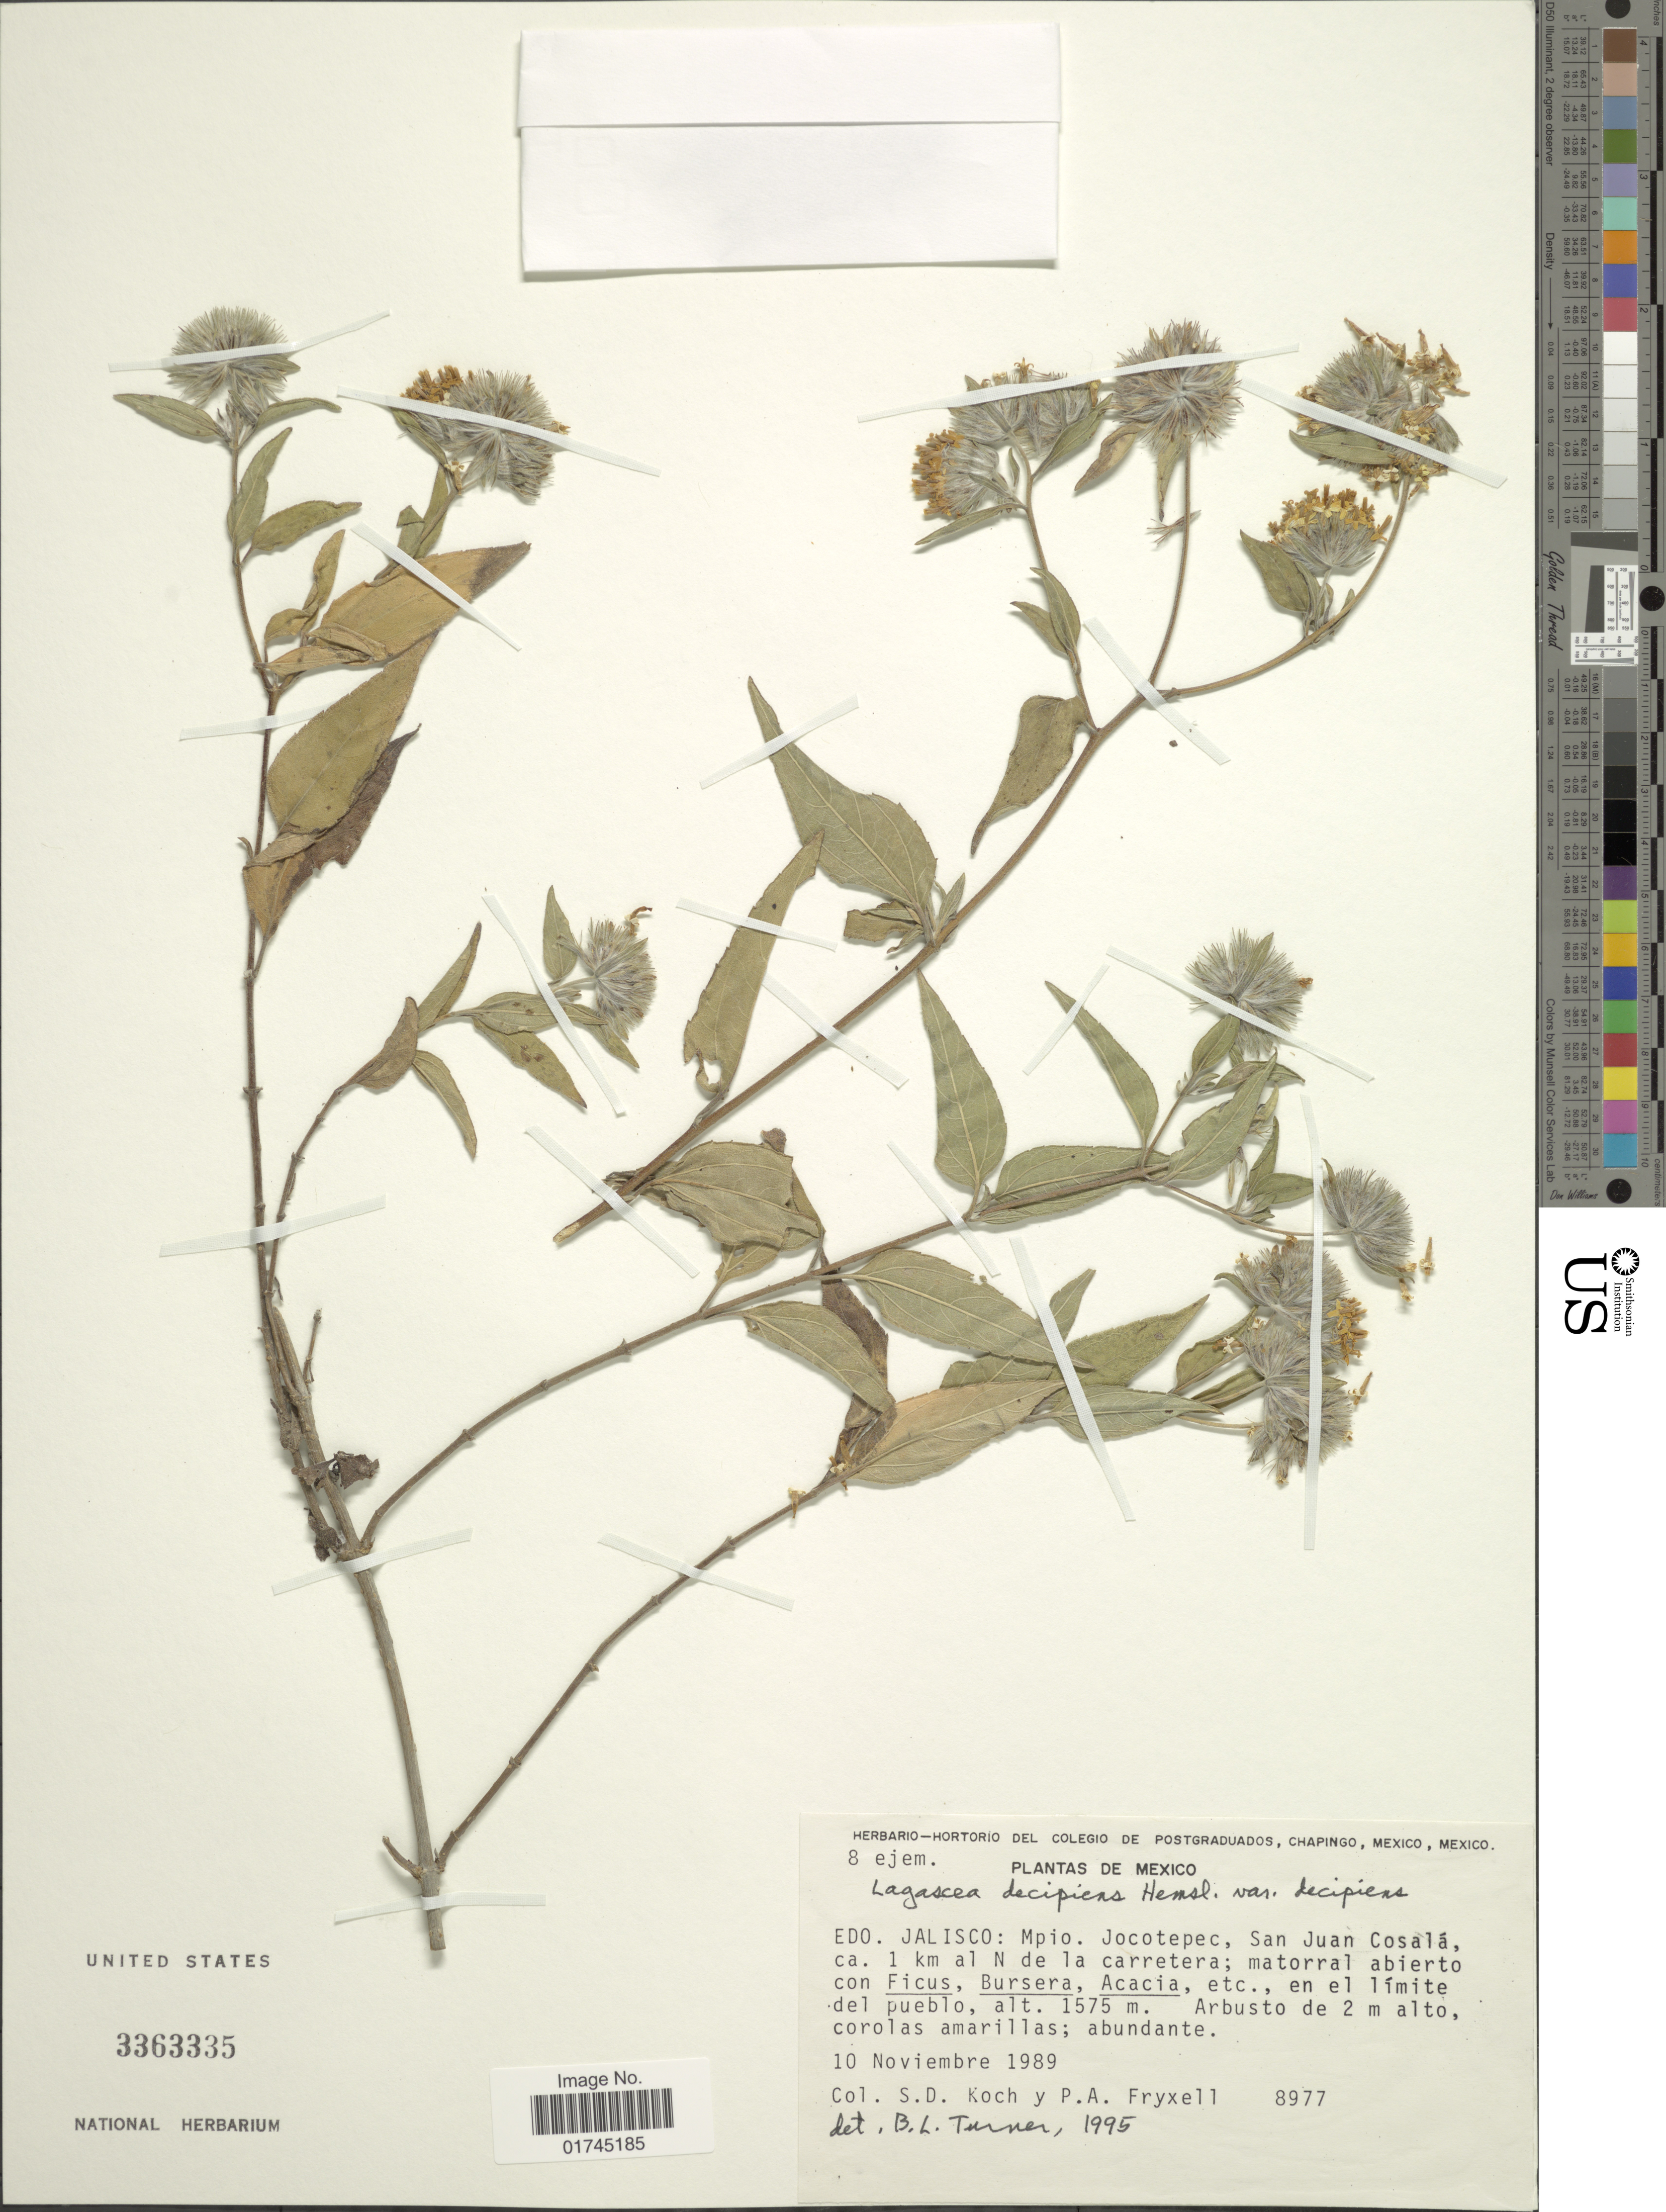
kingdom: Plantae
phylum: Tracheophyta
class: Magnoliopsida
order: Asterales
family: Asteraceae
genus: Lagascea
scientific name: Lagascea decipiens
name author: Hemsl.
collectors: S. D. Koch & P. A. Fryxell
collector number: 8977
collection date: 1989-11-10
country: Mexico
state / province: Jalisco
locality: Mpio. Jocotepec, San Juan Cosalá, ca. 1 km al N de la carretera; matorral abierto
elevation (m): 1575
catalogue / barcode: US 3363335